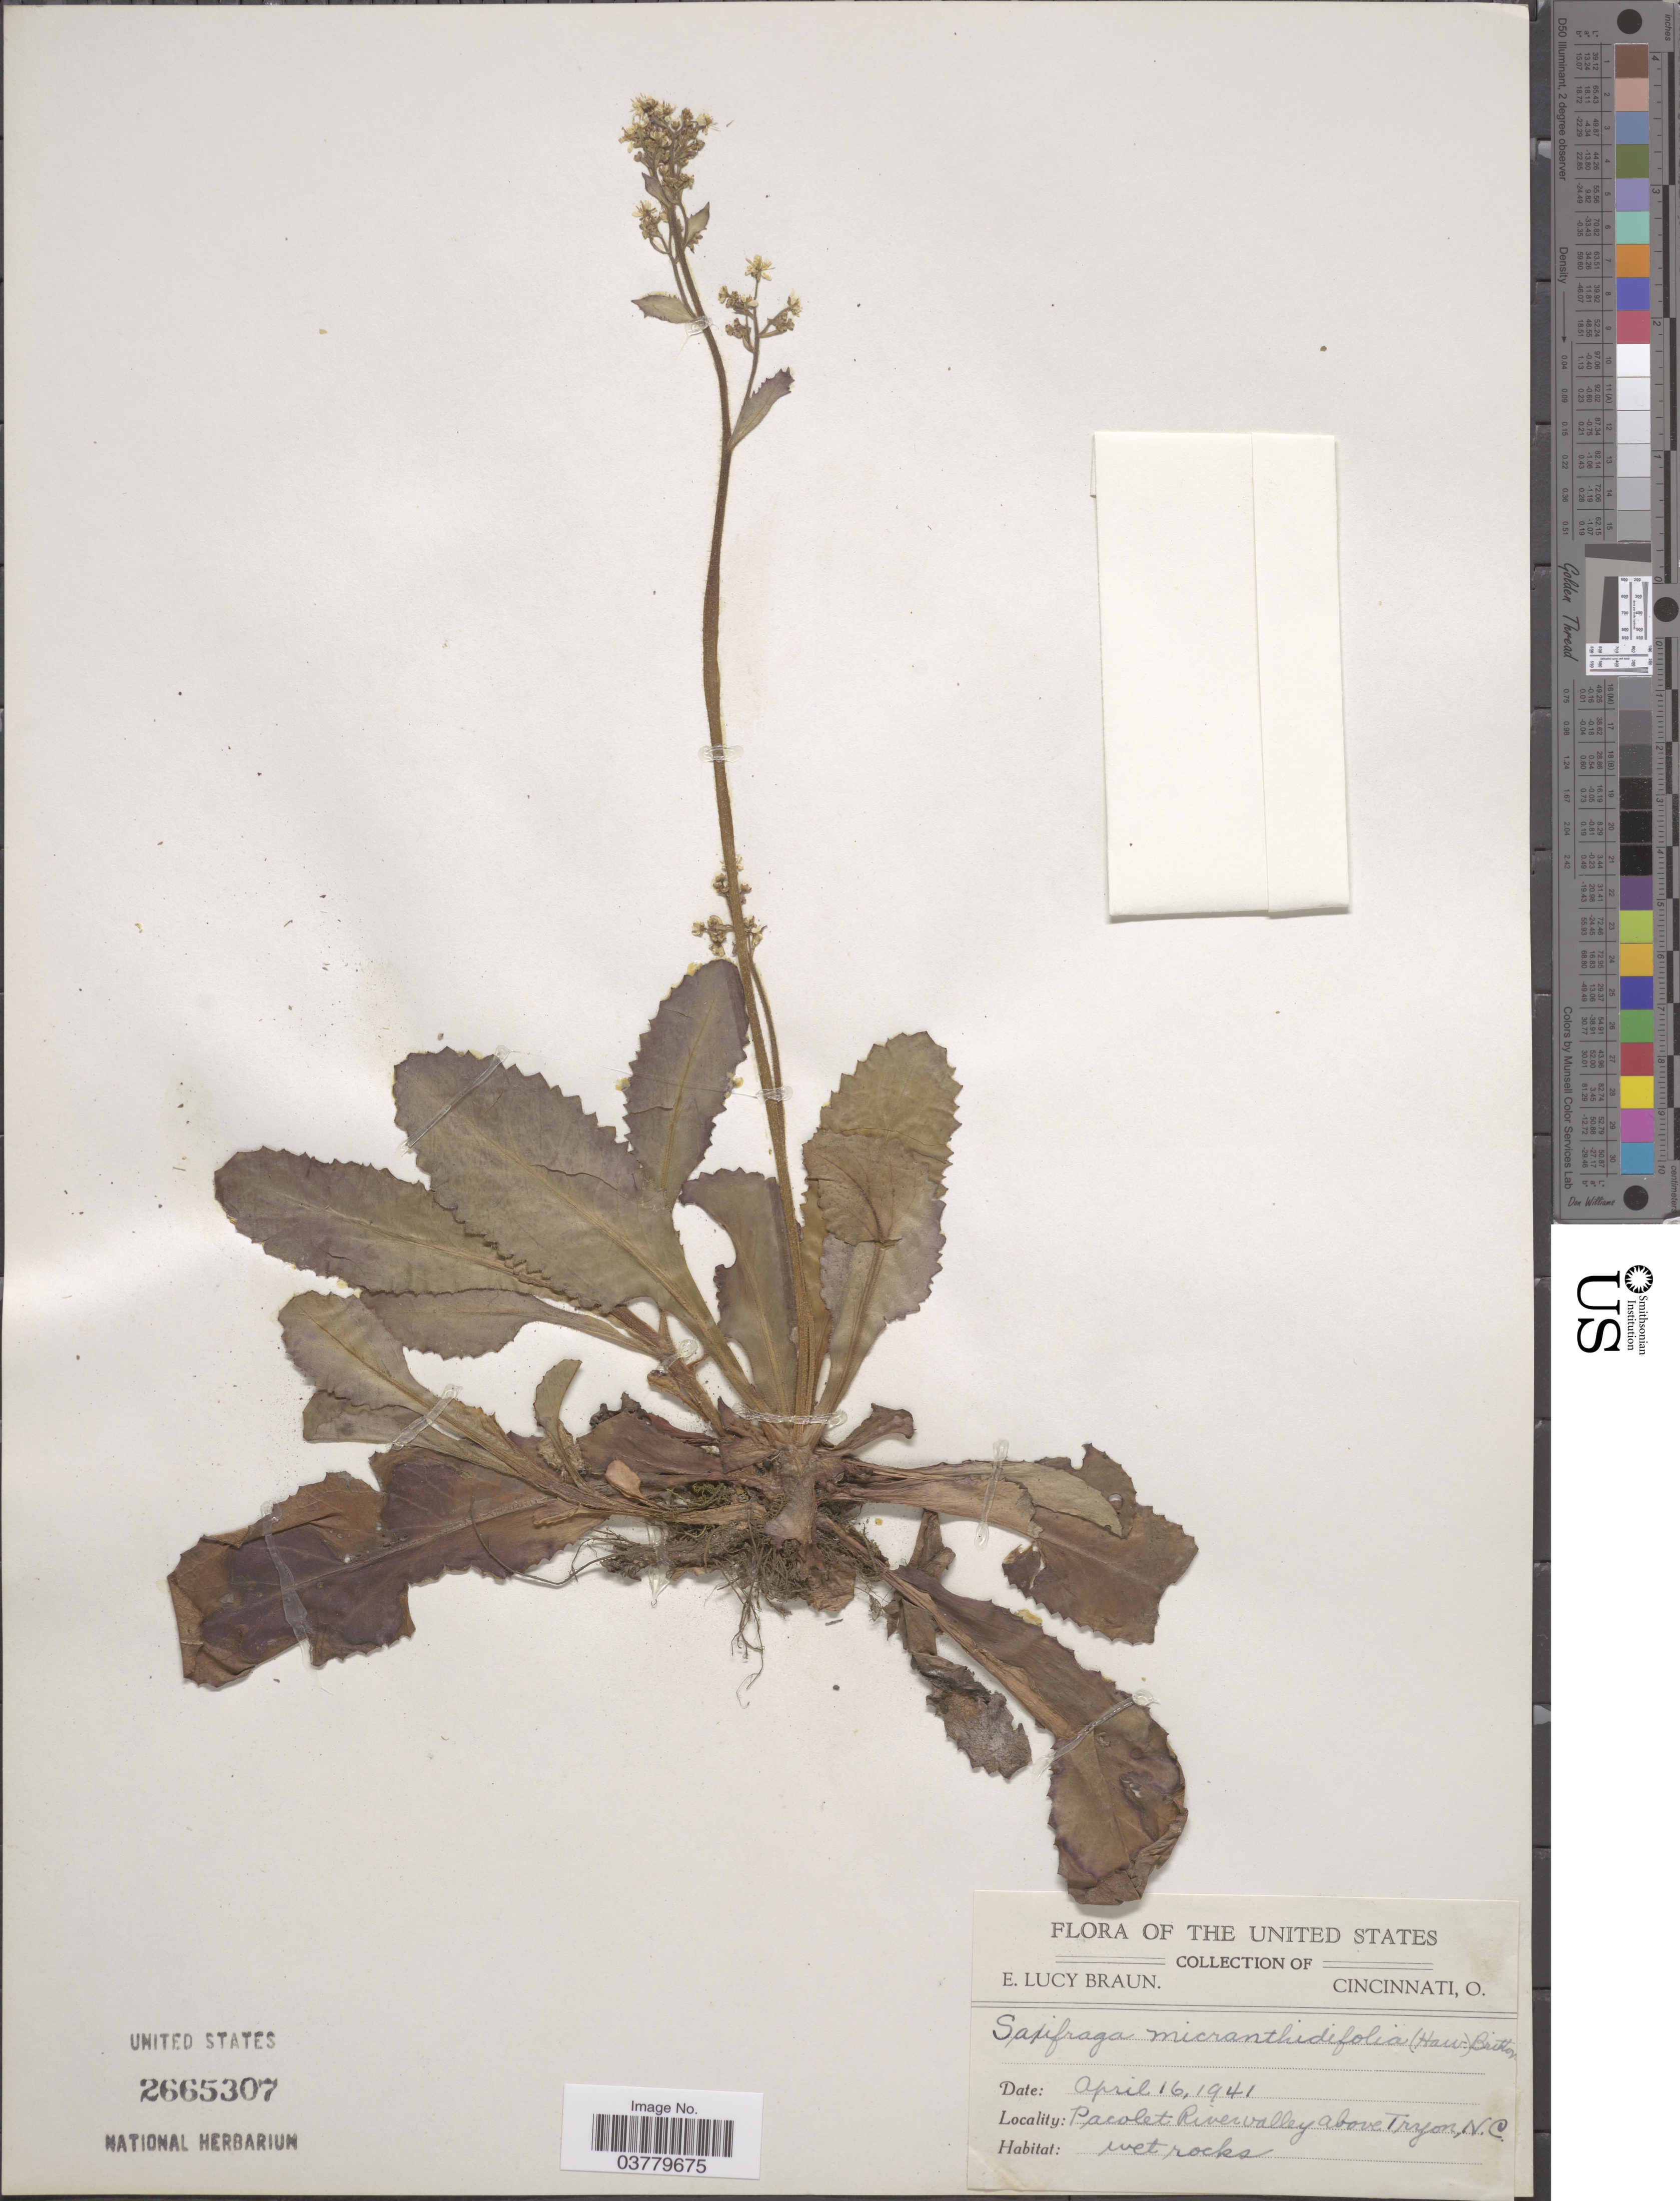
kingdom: Plantae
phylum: Tracheophyta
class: Magnoliopsida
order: Saxifragales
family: Saxifragaceae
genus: Micranthes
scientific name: Micranthes micranthidifolia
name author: (Haw.) Small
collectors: E. L. Braun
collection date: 1941-04-16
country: United States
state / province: North Carolina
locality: Pacolet River valley above Tryon.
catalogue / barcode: US 2665307